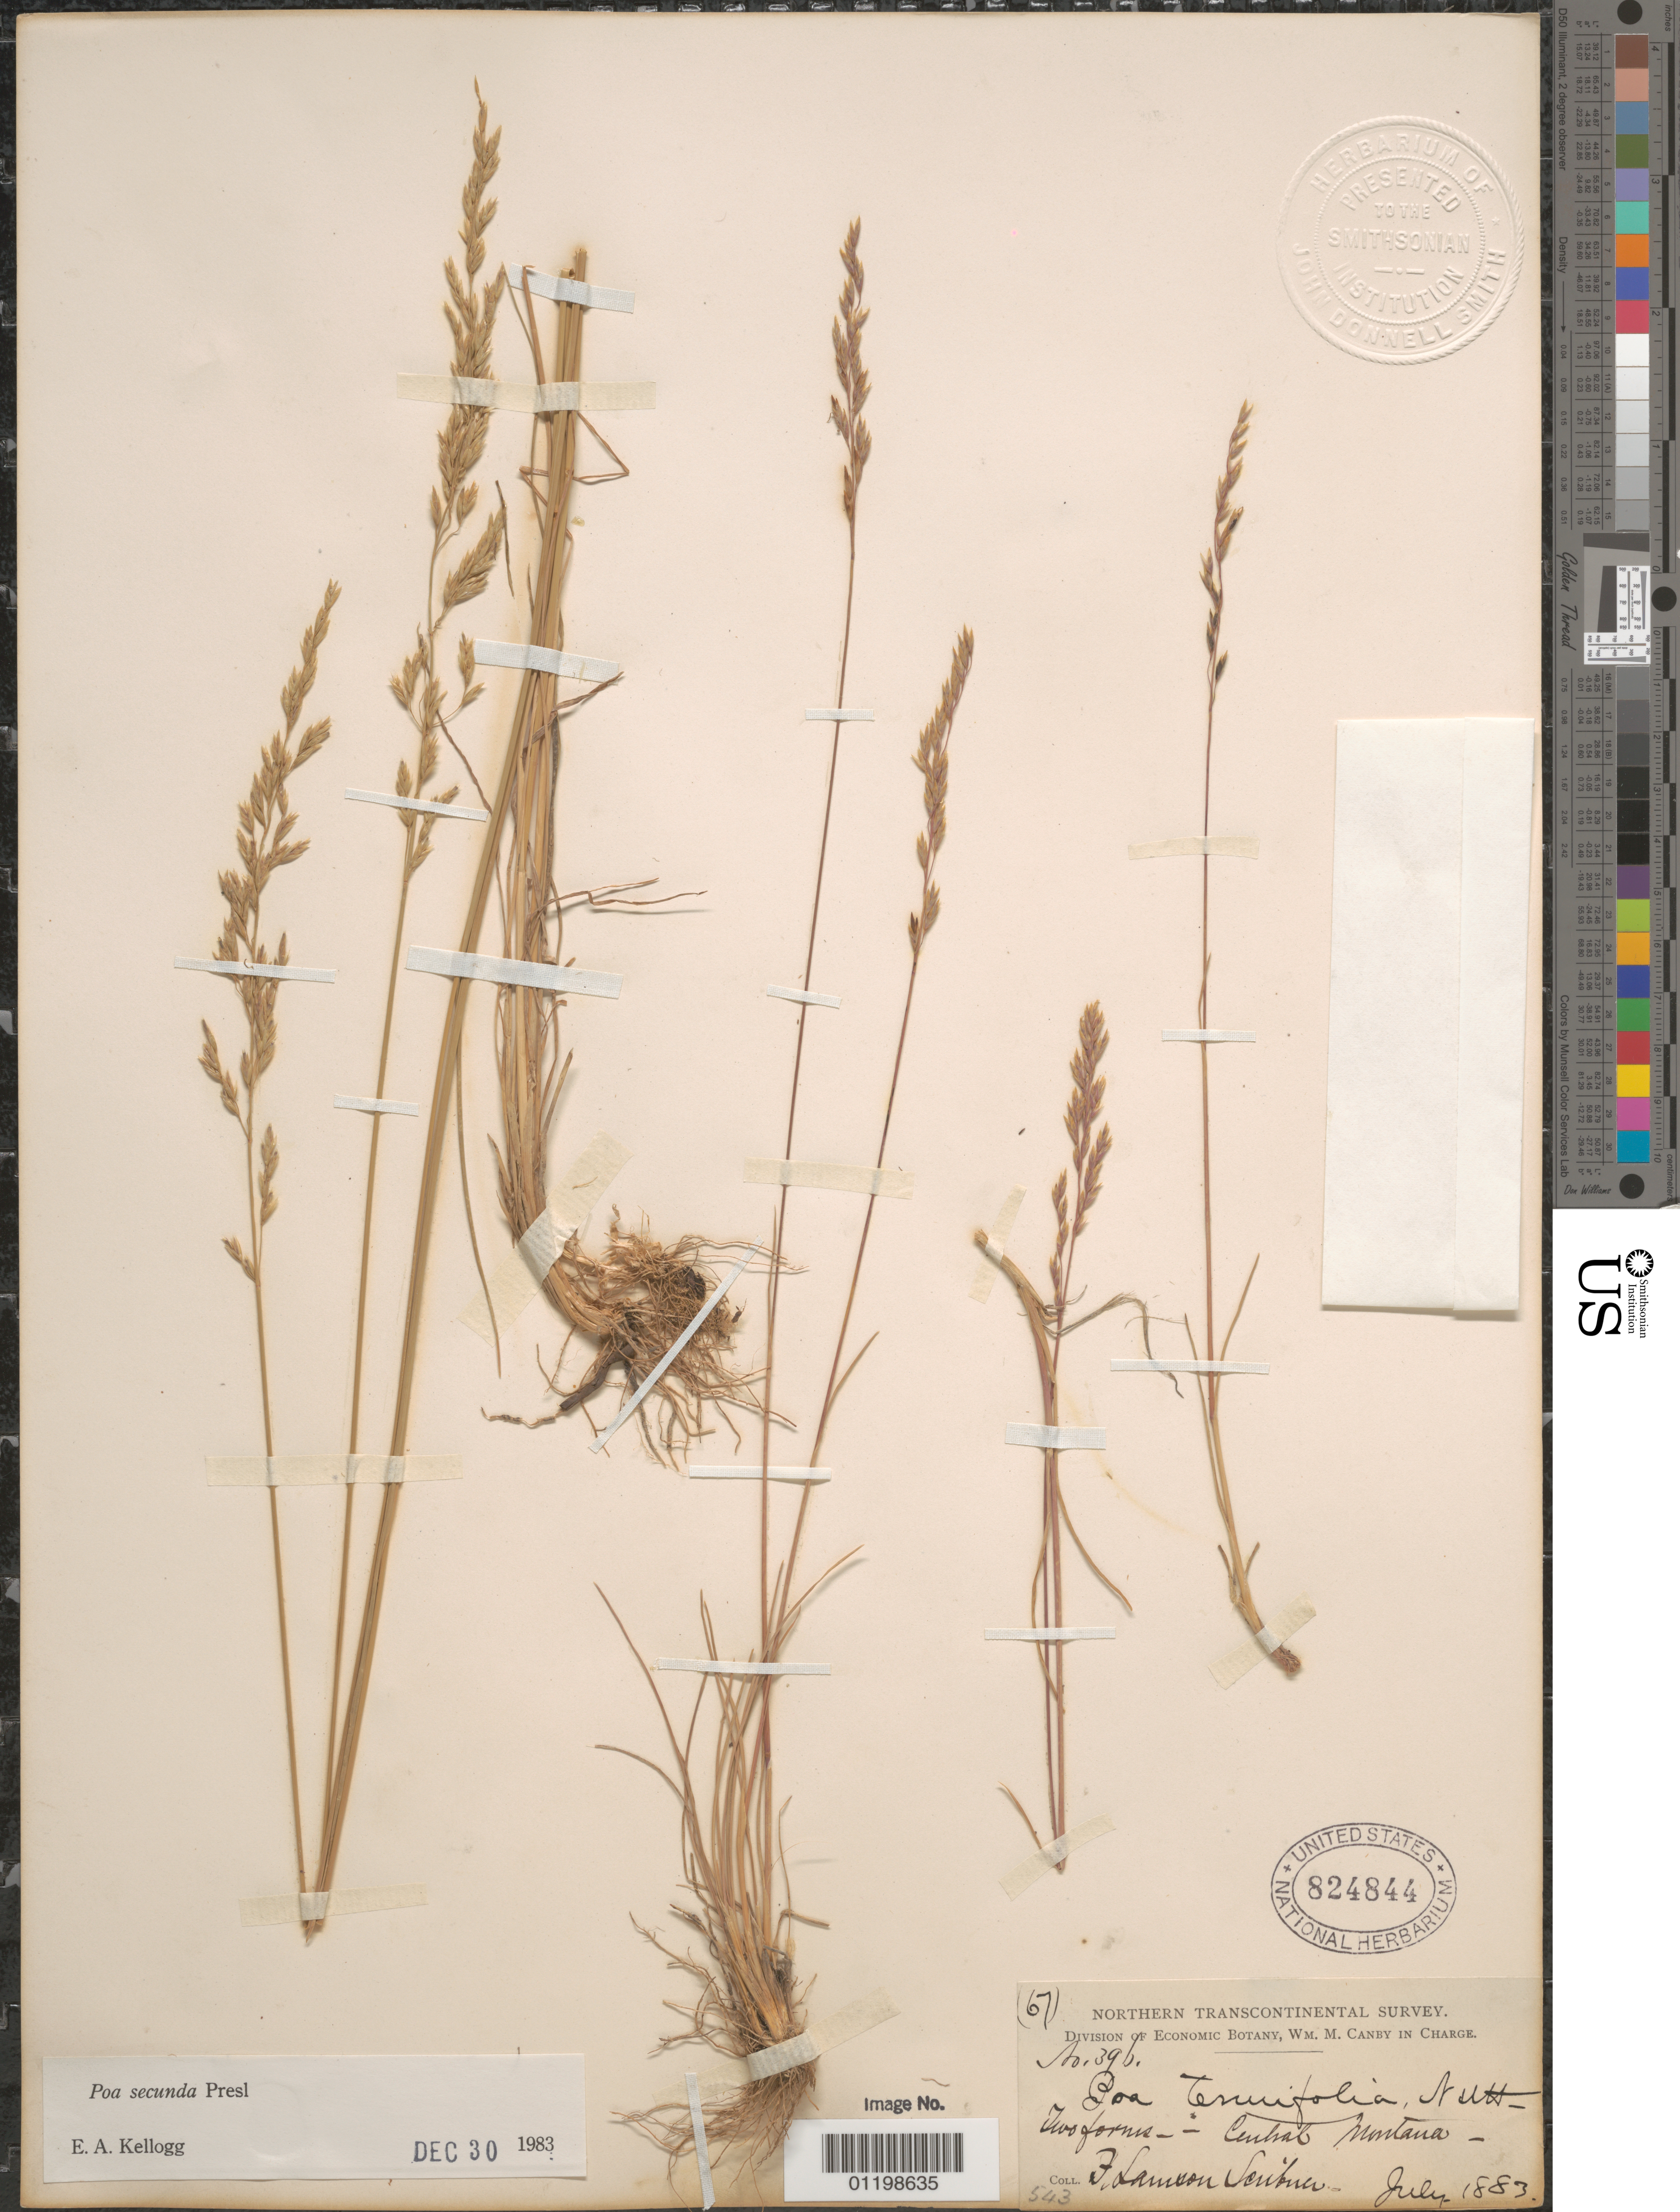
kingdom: Plantae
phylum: Tracheophyta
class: Liliopsida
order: Poales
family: Poaceae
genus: Poa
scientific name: Poa secunda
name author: J. Presl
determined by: Kellogg, E. A.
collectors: F. L. Scribner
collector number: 396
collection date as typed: Jul 1883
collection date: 1883-07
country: United States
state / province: Montana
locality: Central Montana.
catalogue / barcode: US 824844